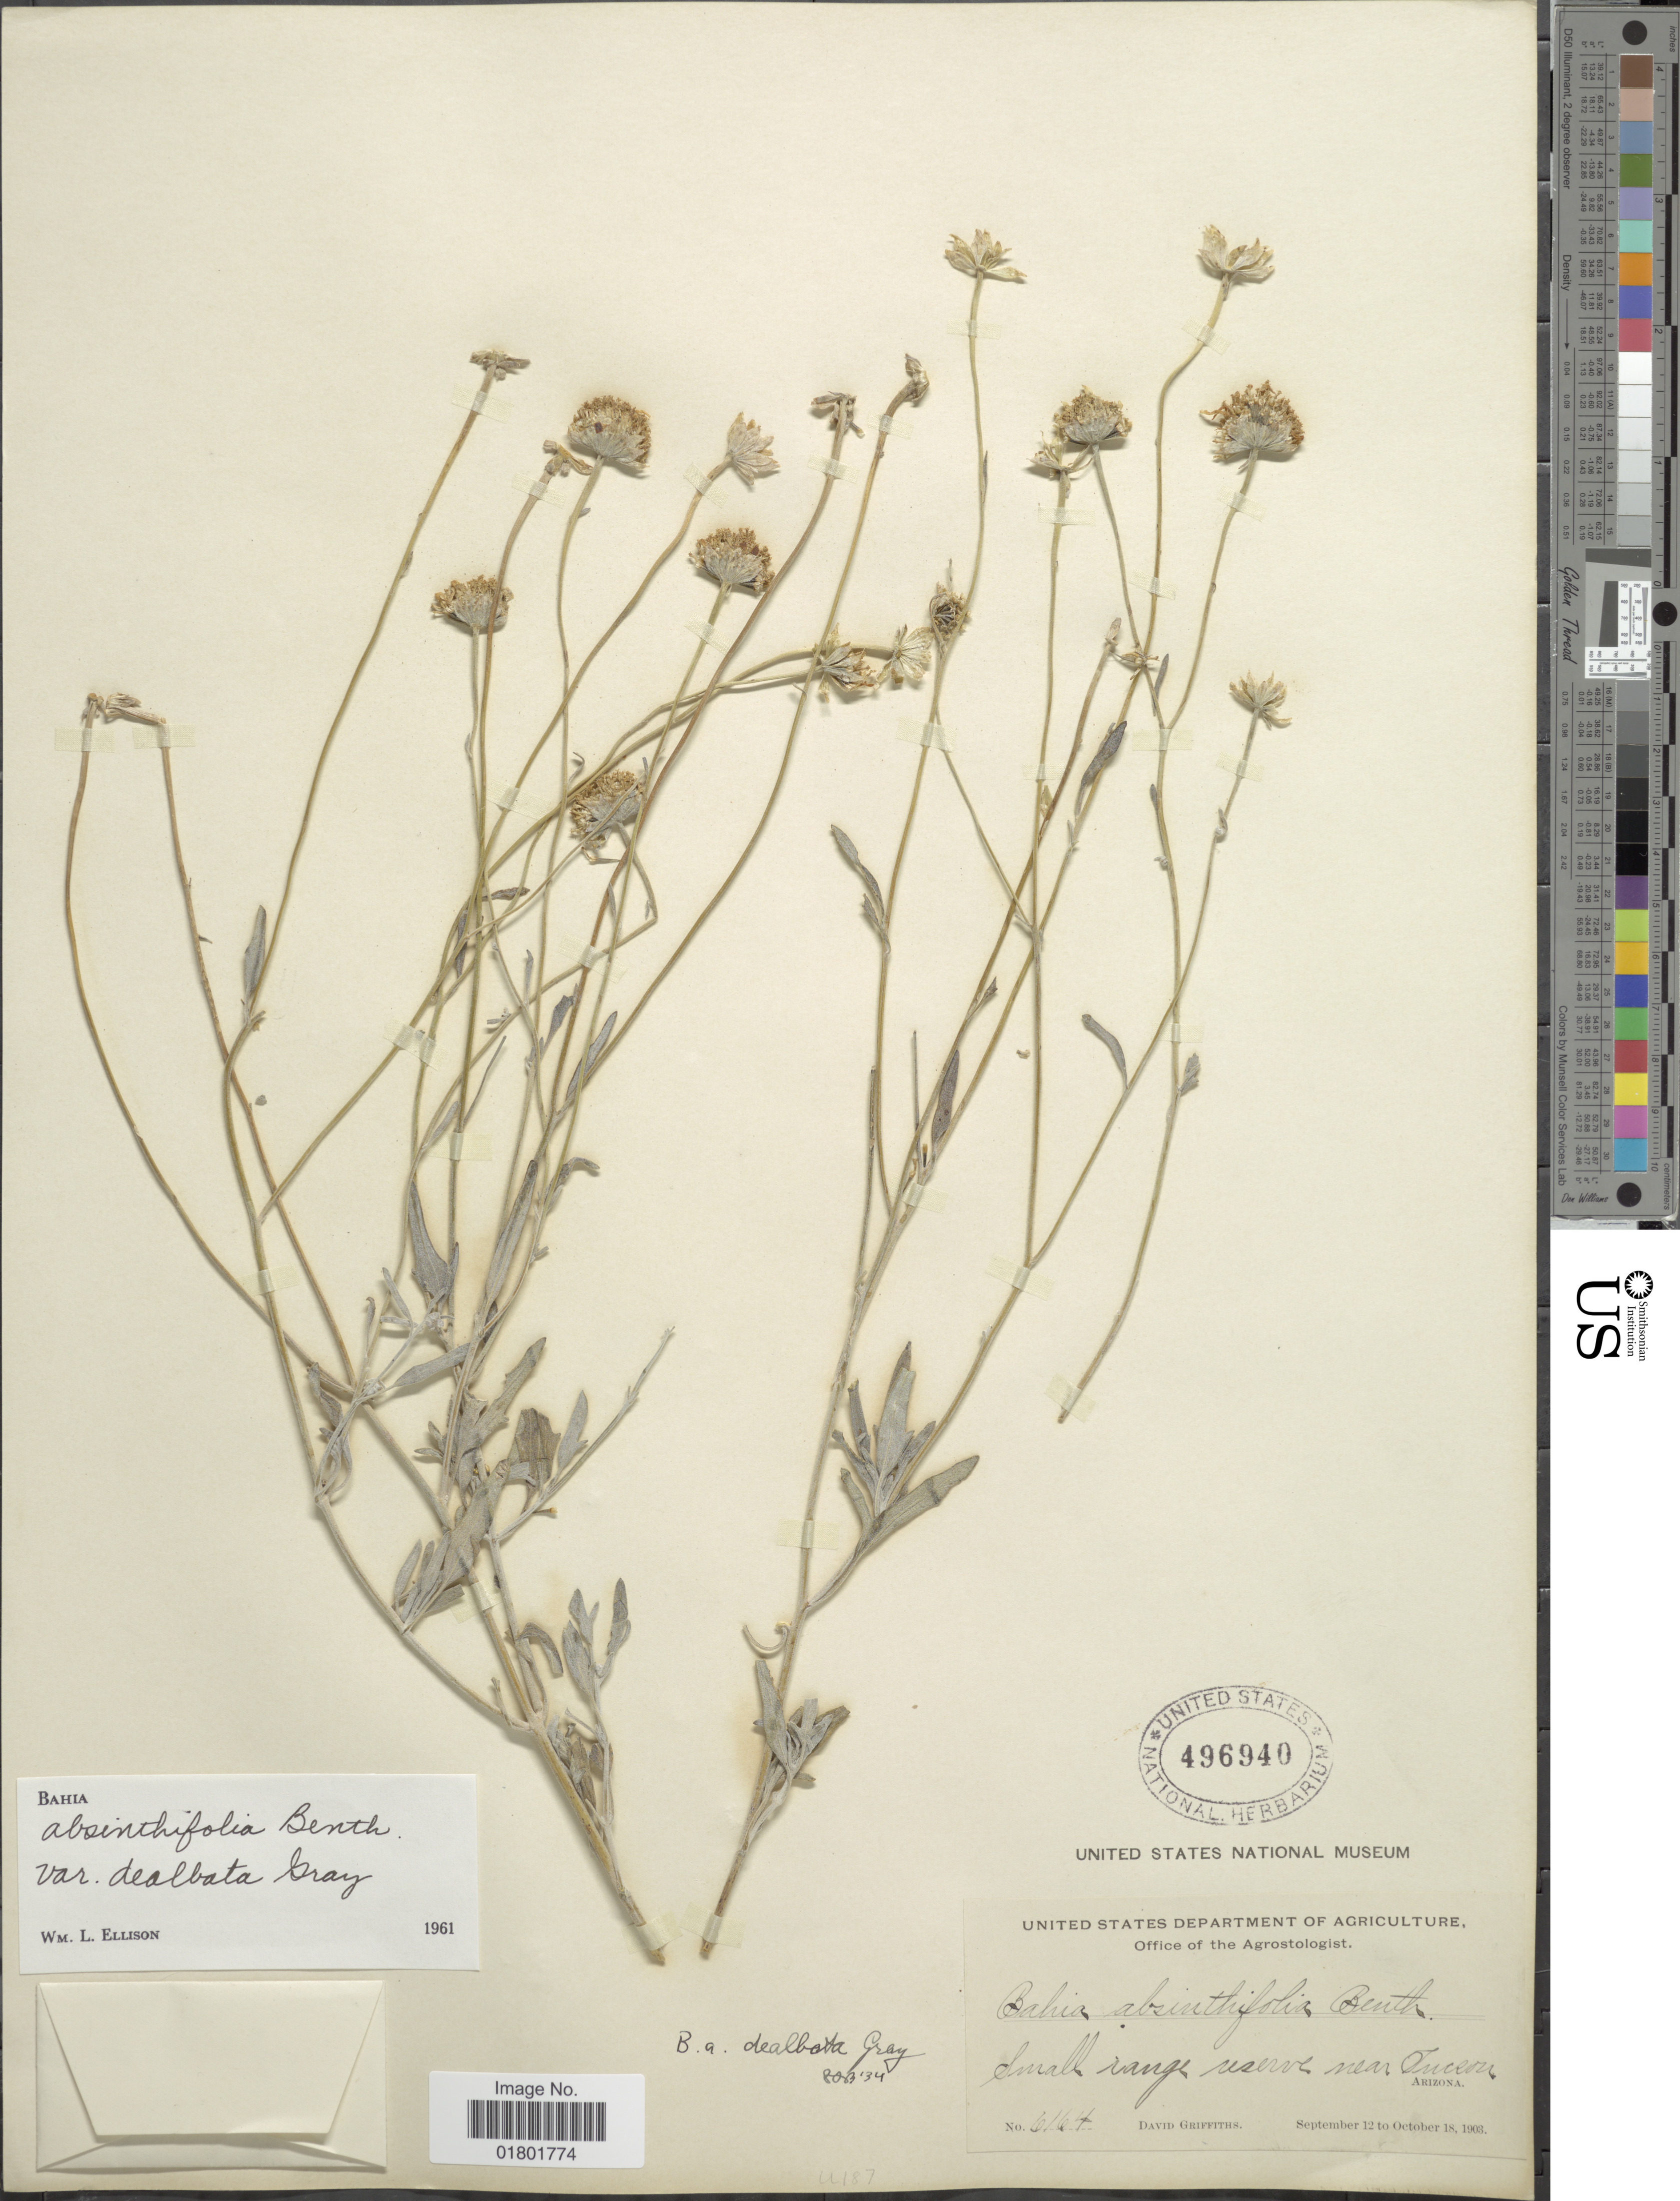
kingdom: Plantae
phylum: Tracheophyta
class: Magnoliopsida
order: Asterales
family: Asteraceae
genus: Bahia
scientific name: Bahia absinthifolia var. dealbata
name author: A. Gray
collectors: D. Griffiths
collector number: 6164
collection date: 1903-09-12/1903-10-18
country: United States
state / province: Arizona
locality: Near Tucson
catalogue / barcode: US 496940